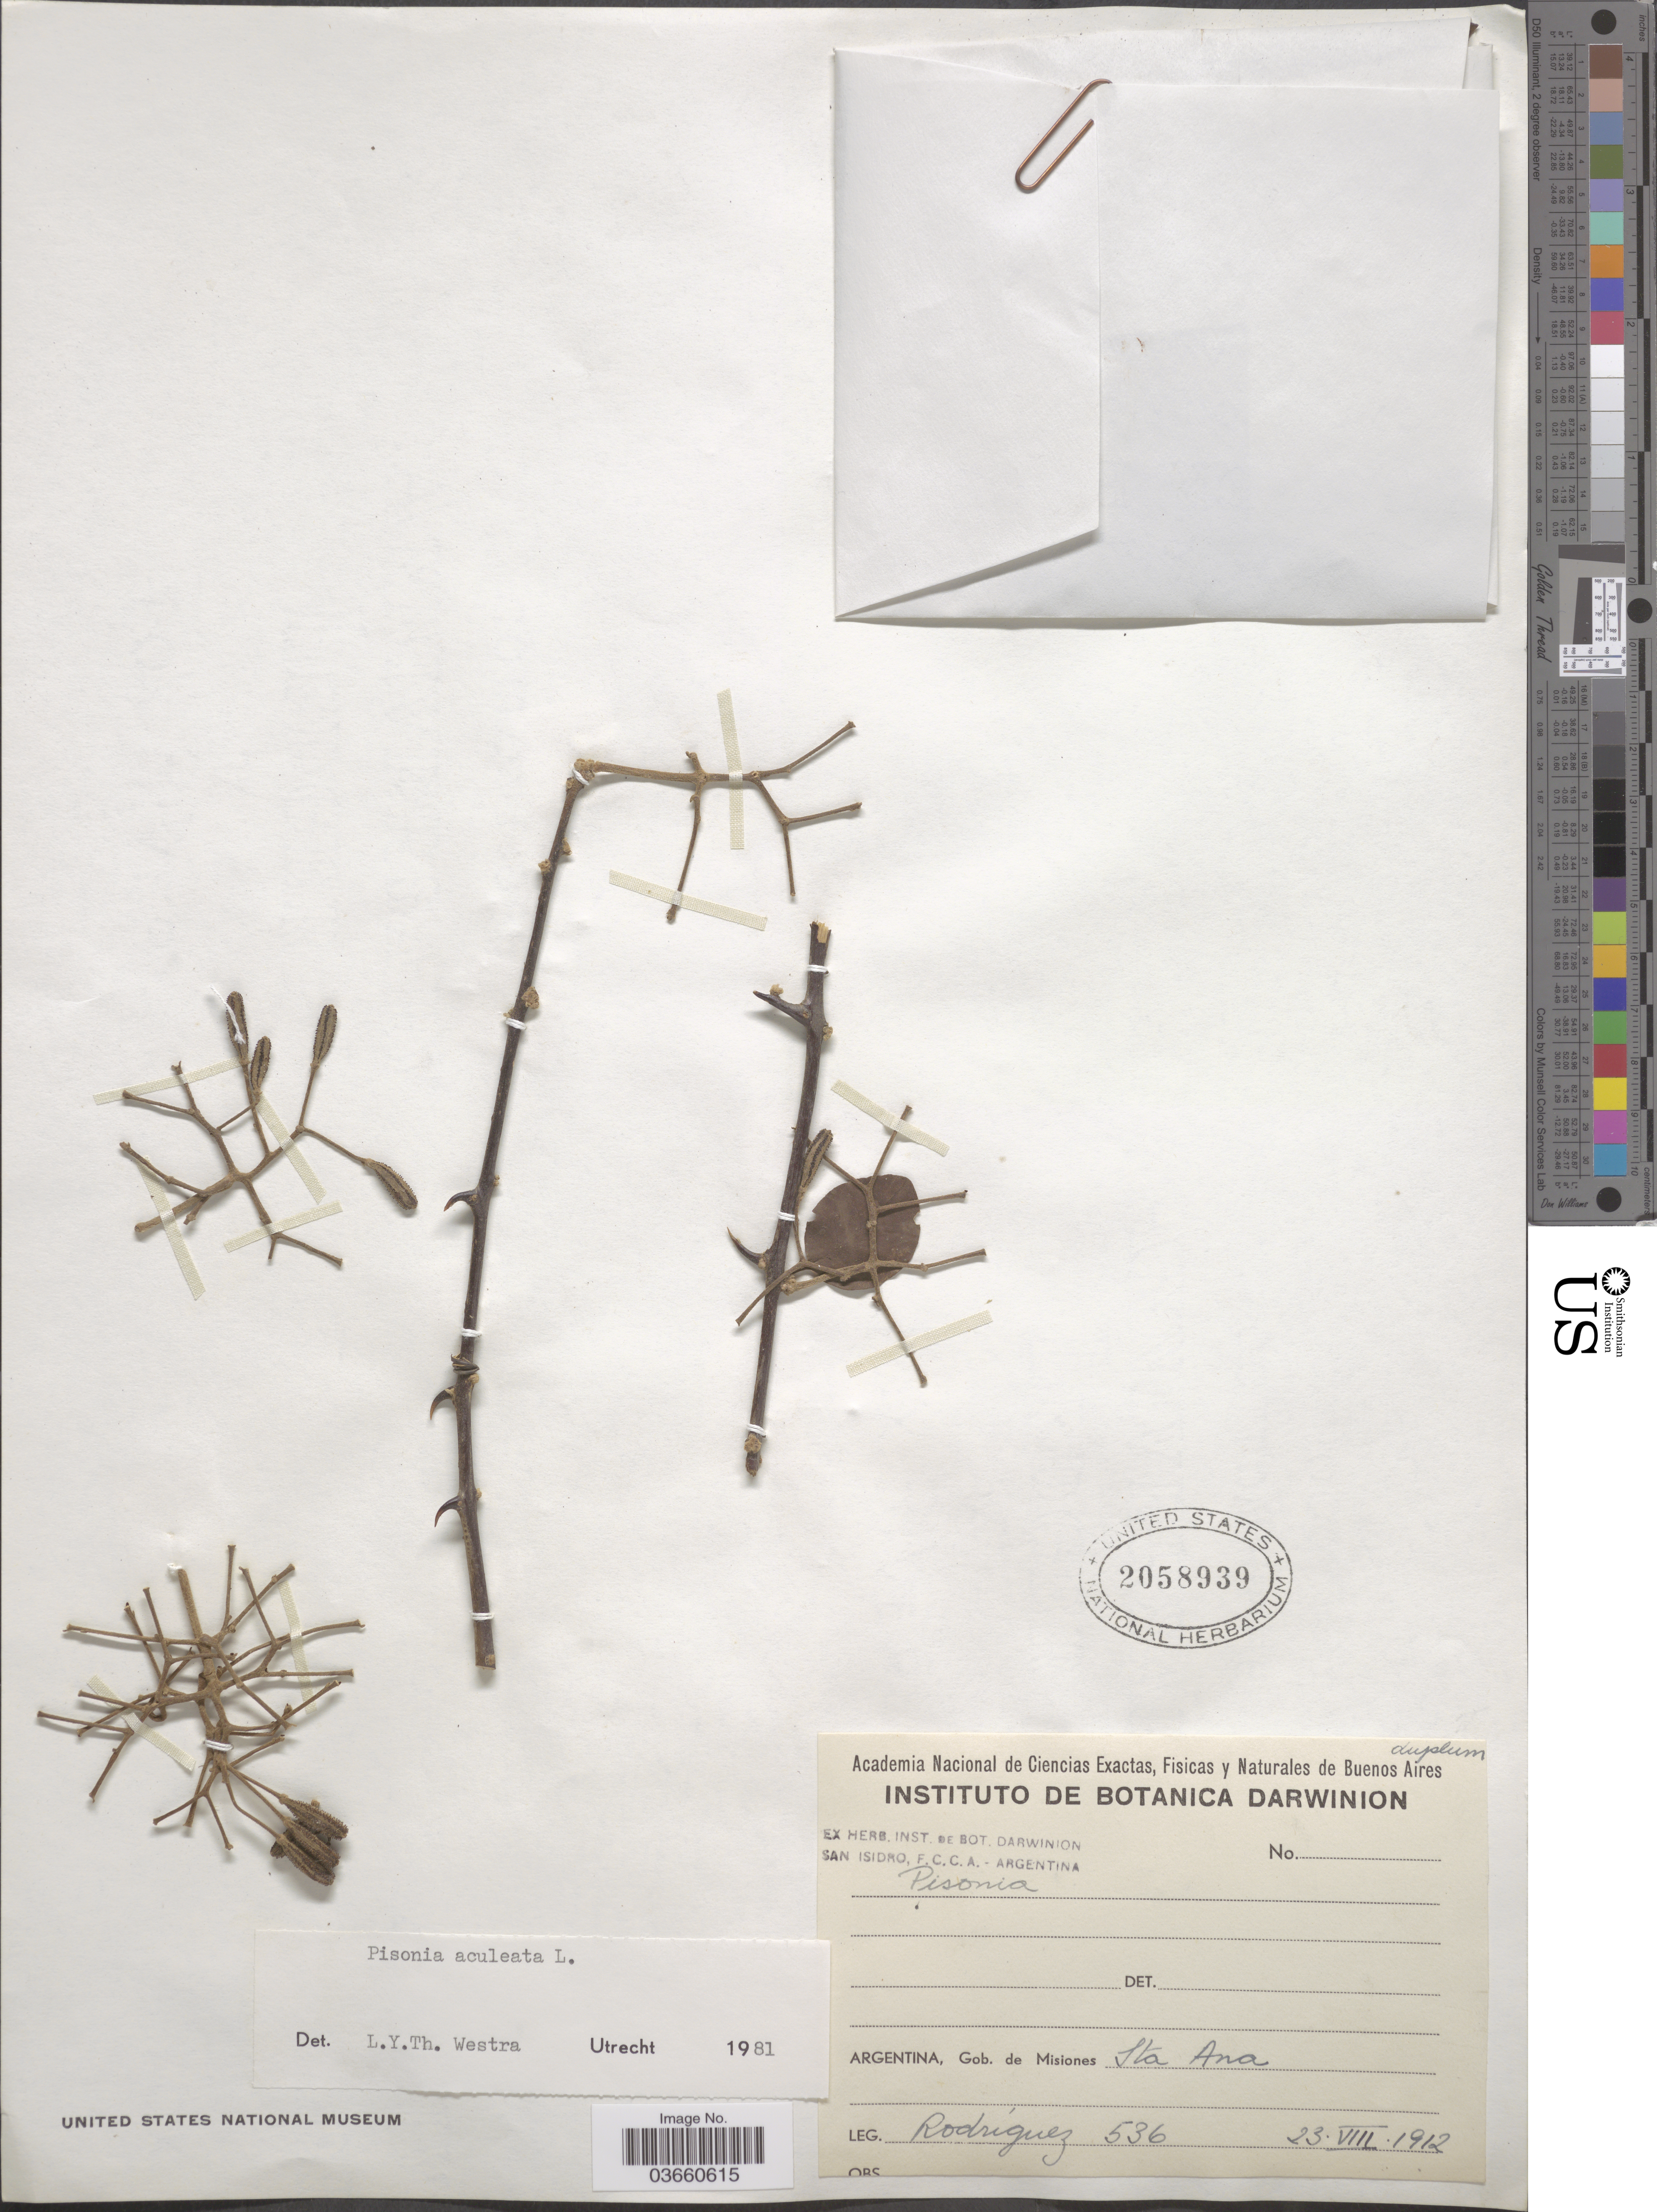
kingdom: Plantae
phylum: Tracheophyta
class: Magnoliopsida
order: Caryophyllales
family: Nyctaginaceae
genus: Pisonia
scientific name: Pisonia aculeata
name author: L.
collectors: Rodriguez, --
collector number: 536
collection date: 1912-08-23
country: Argentina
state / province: Misiones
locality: Gob. de Misiones. Sta Ana.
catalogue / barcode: US 2058939